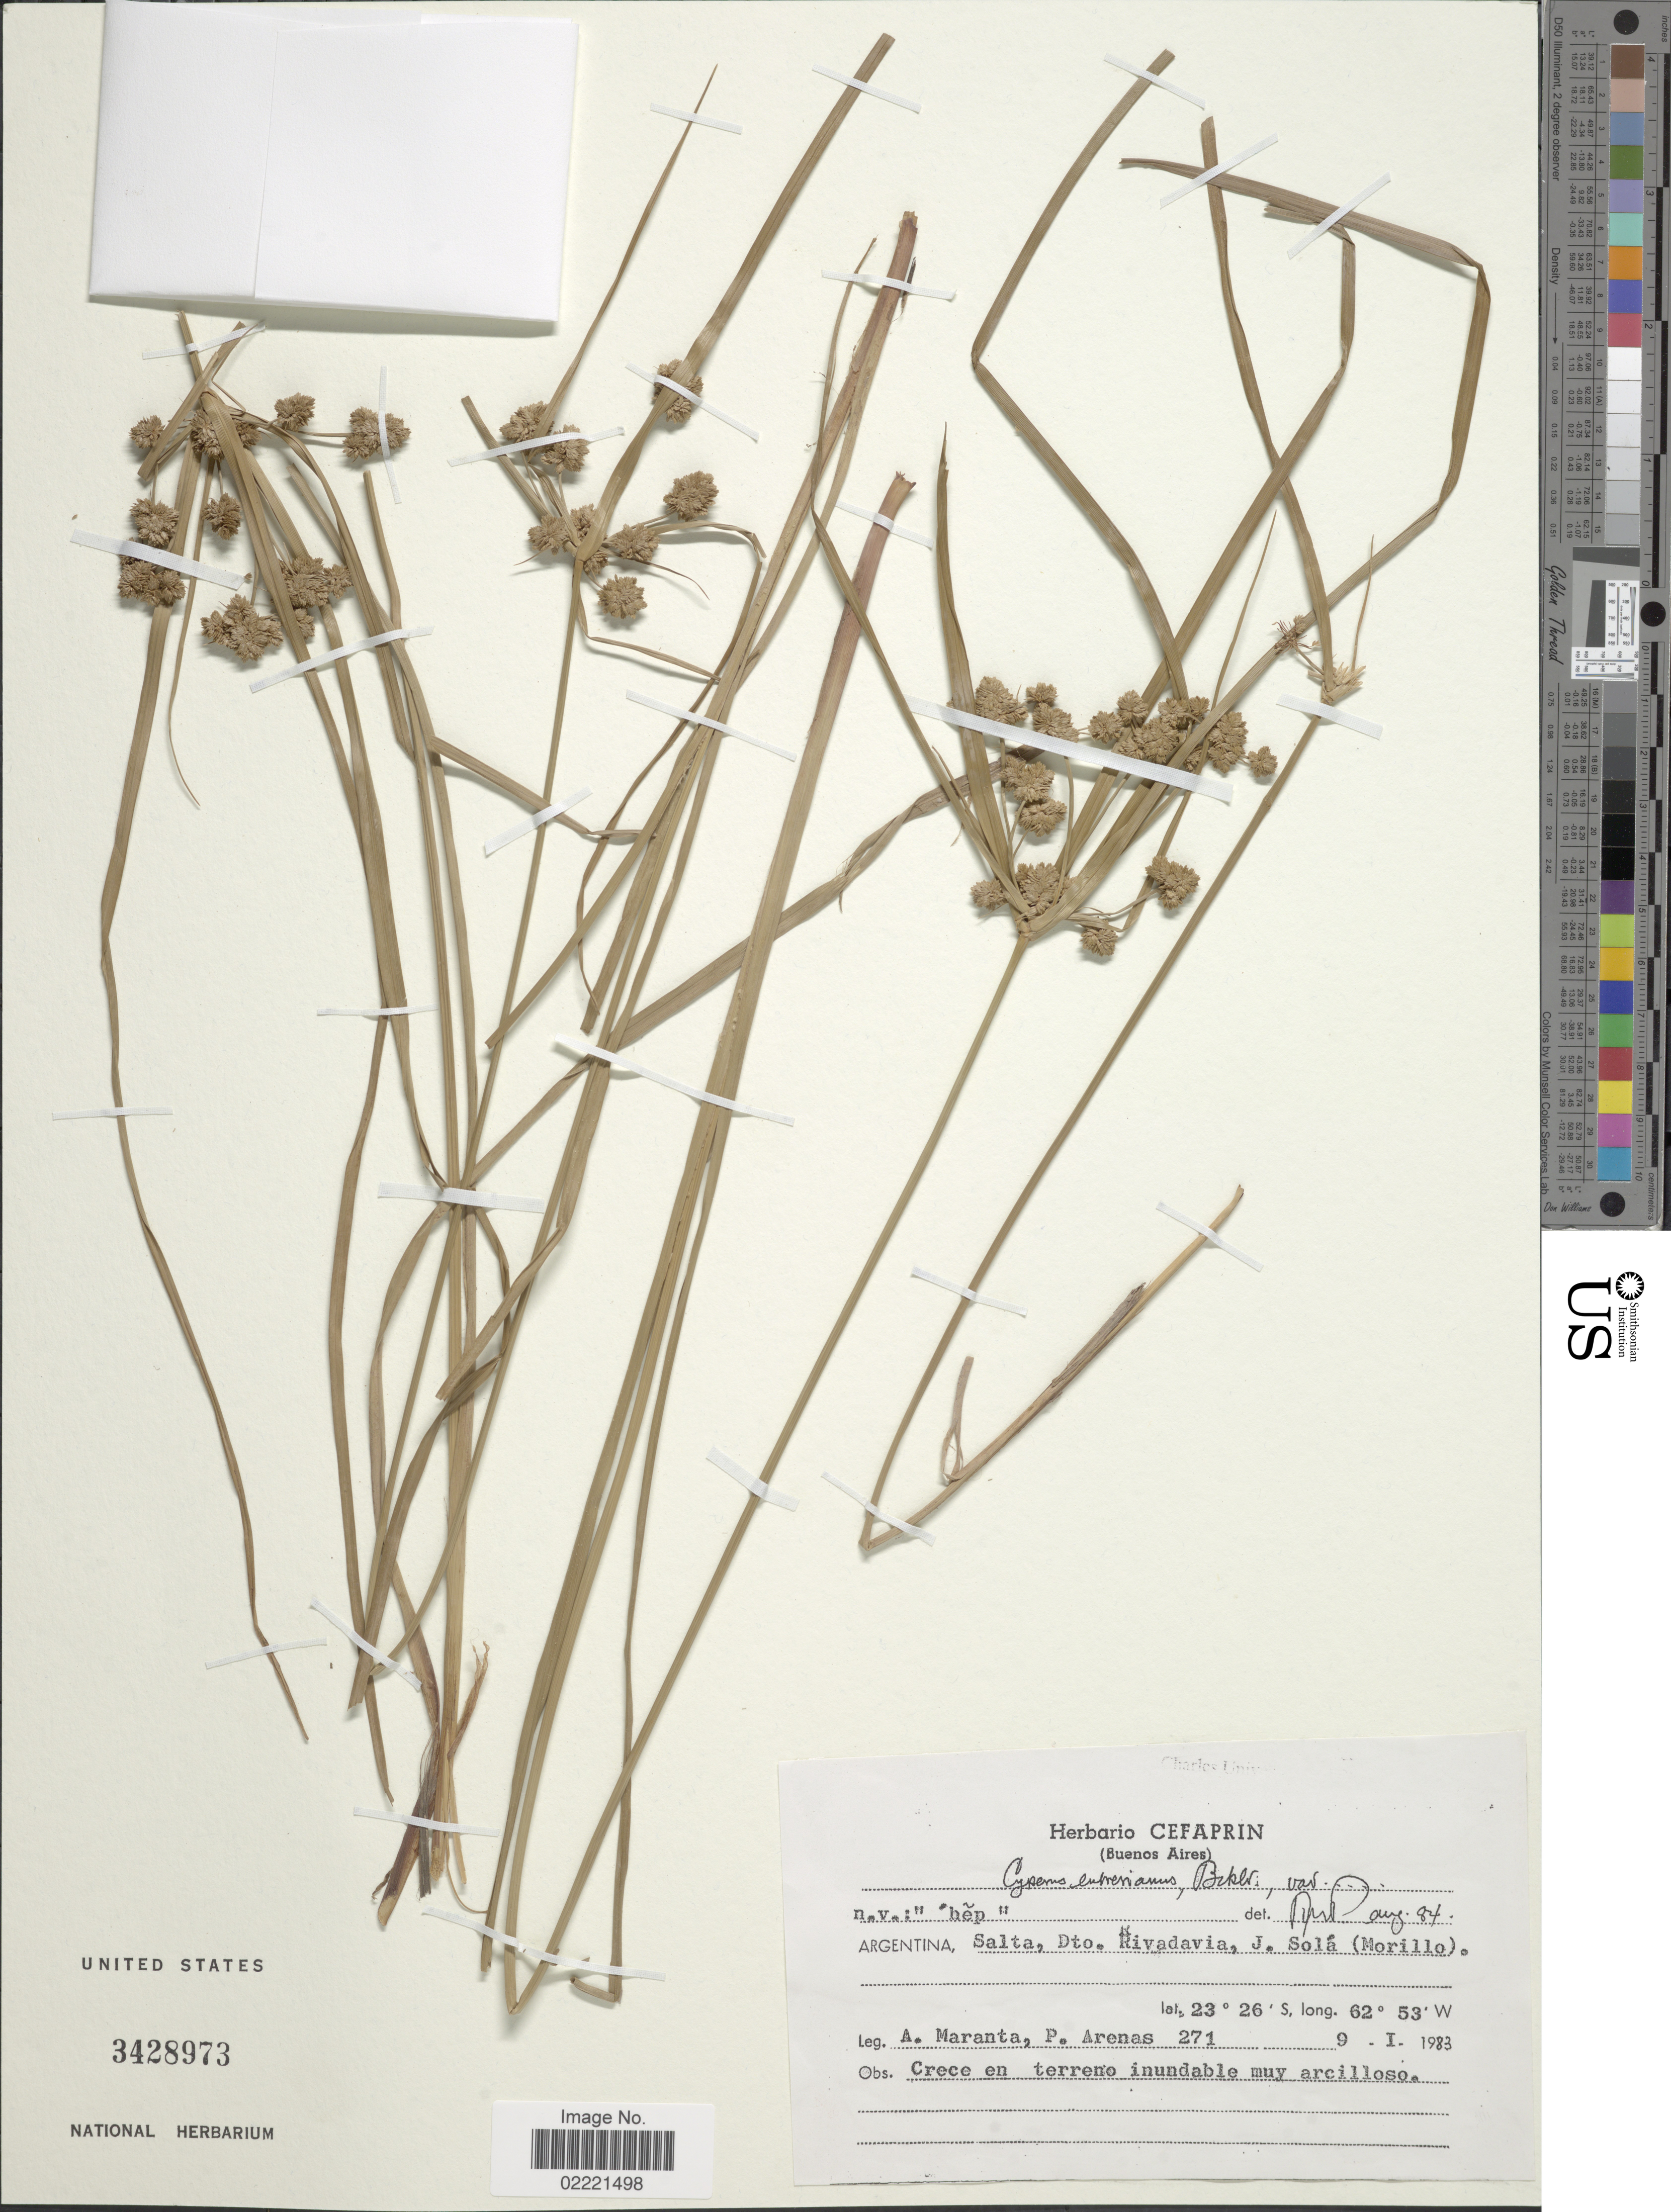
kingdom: Plantae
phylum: Tracheophyta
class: Liliopsida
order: Poales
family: Cyperaceae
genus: Cyperus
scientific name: Cyperus entrerianus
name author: Boeckeler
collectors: A. Maranta & P. Arenas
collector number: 271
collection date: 1983-01-09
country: Argentina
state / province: Salta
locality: Argentina, Salta, Dto. Rivadavia, J. Sola (Morillo)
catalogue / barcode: US 3428973